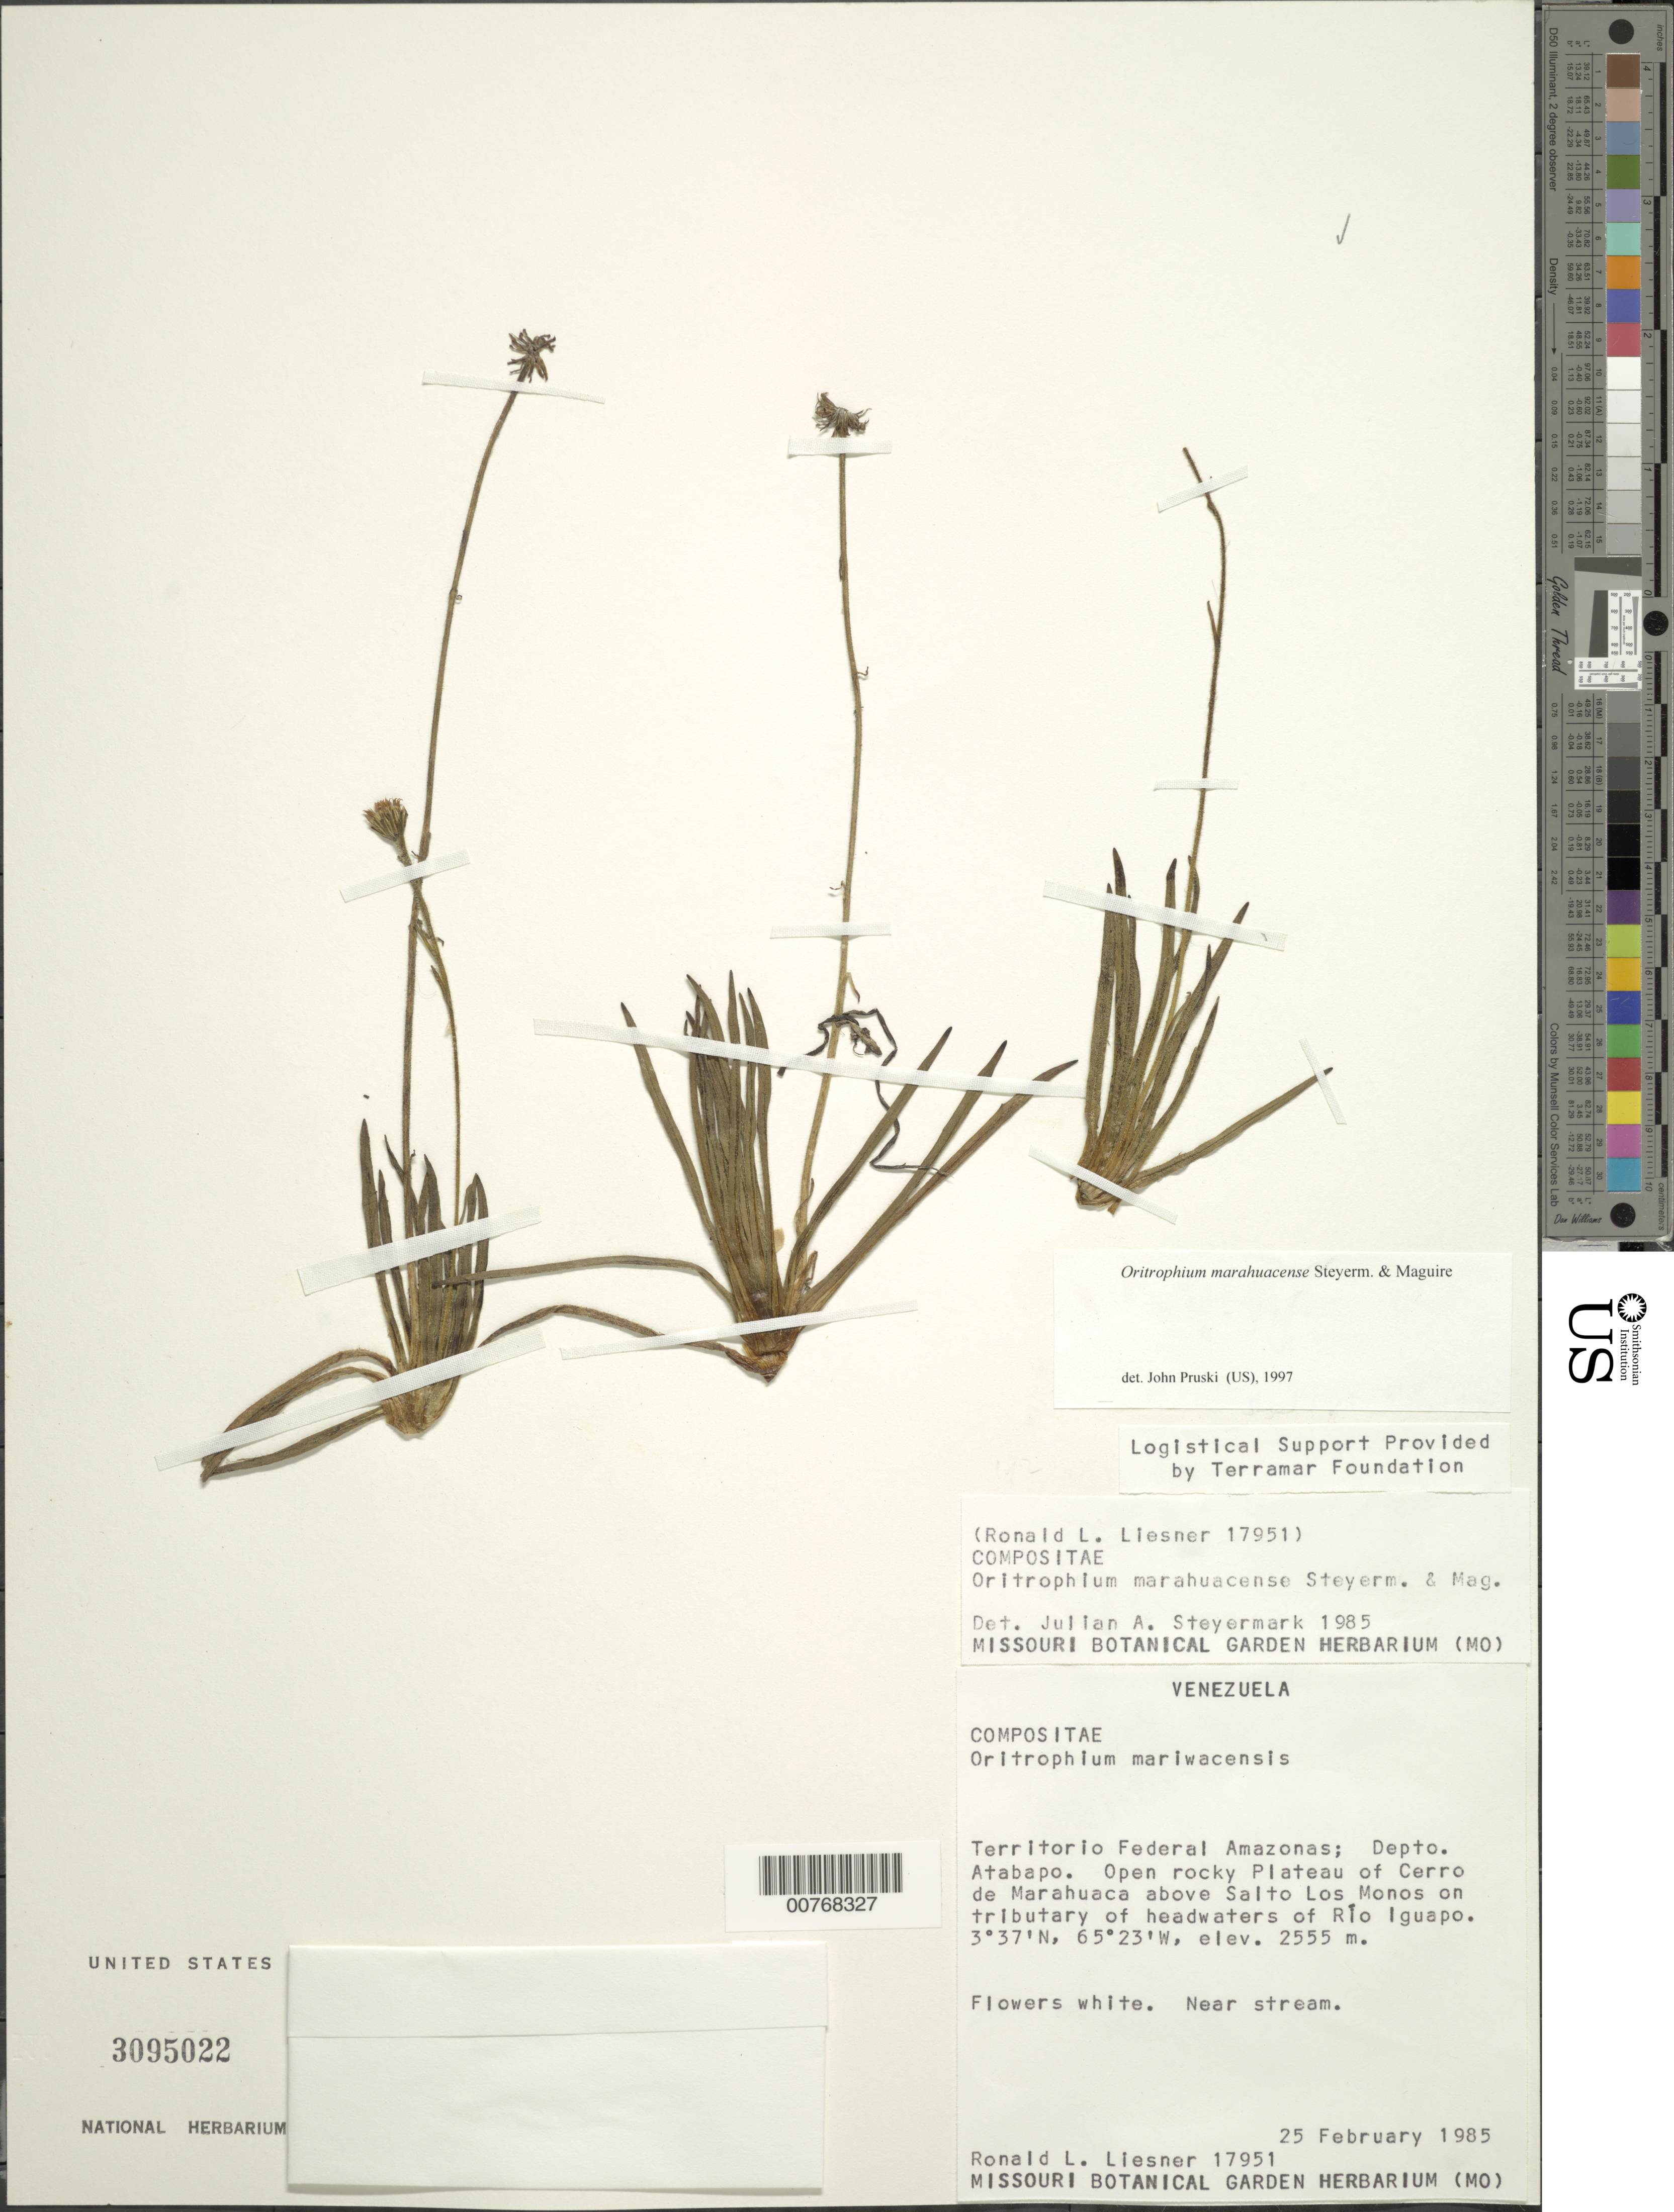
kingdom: Plantae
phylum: Tracheophyta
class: Magnoliopsida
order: Asterales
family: Asteraceae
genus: Oritrophium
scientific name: Oritrophium marahuacense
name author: Steyerm. & Maguire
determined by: Pruski, J. F.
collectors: R. L. Liesner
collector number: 17951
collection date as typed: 25-Feb-85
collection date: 1985-02-25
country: Venezuela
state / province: Amazonas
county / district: Atabapo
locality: Cerro de Marahuaca Plateau, above Salto Los Monos on trib of headwaters of Río Iguapo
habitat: Open rocky plateau, near stream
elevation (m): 2555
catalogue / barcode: US 3095022